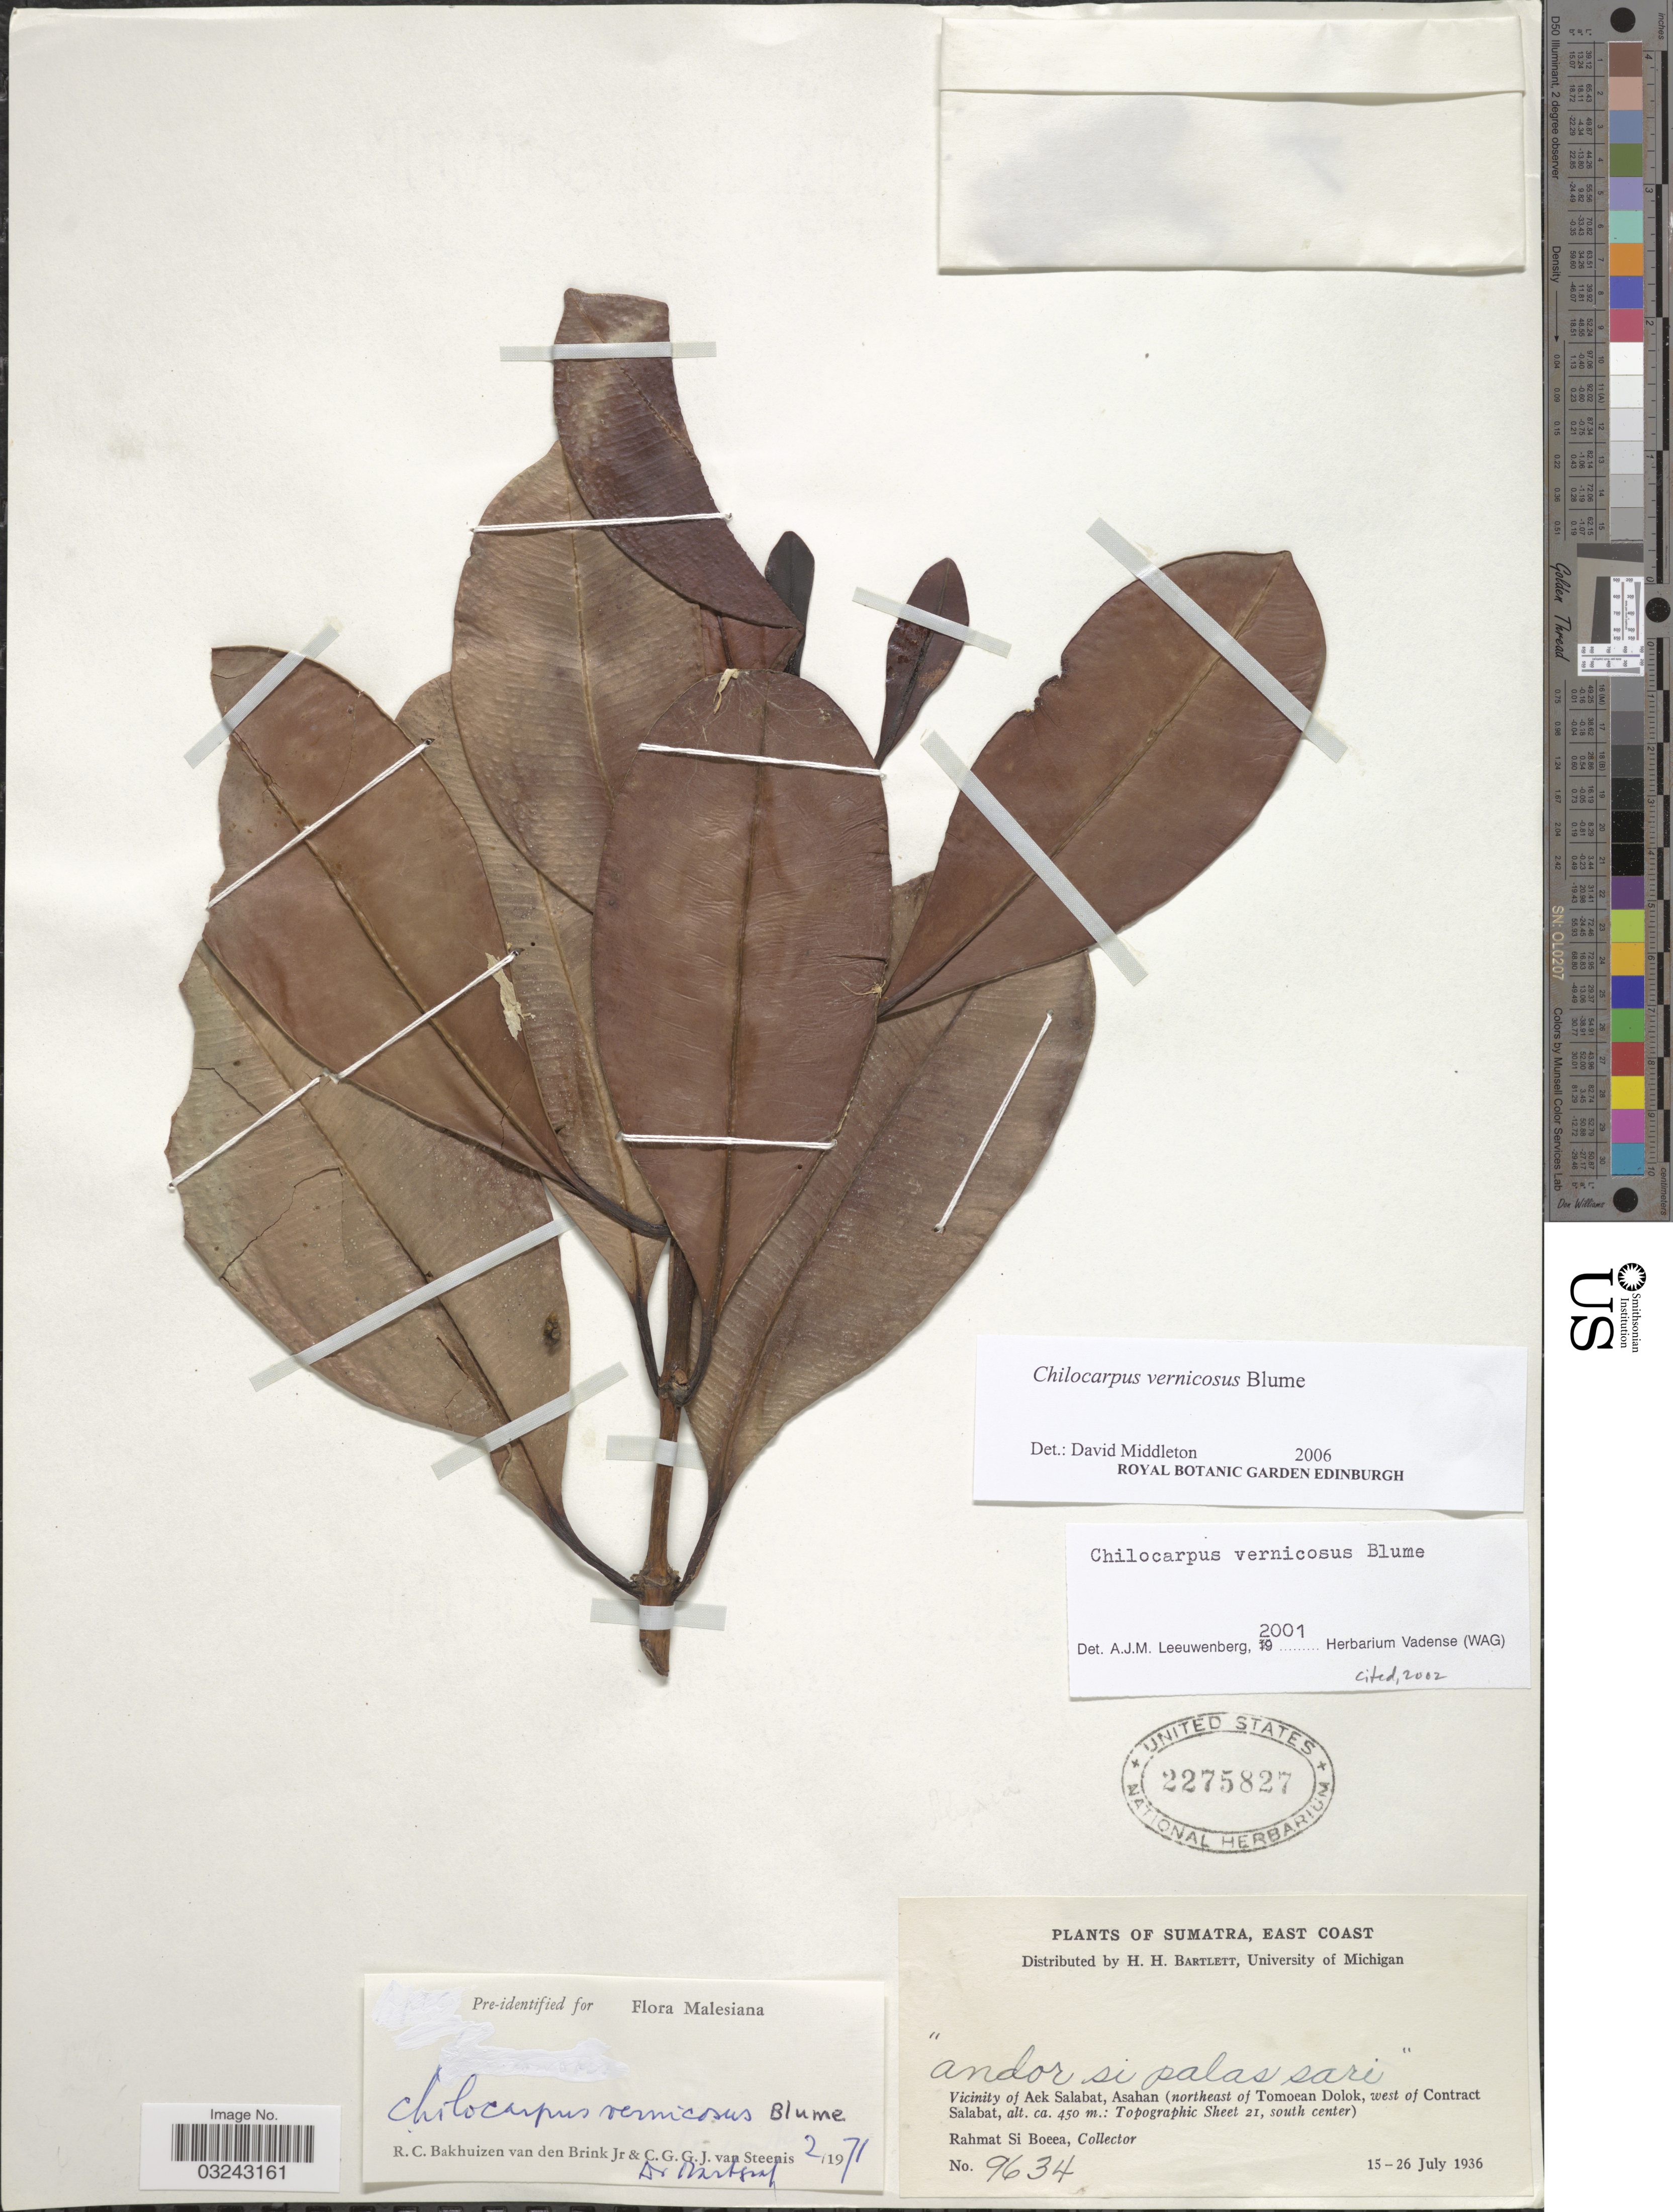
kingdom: Plantae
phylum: Tracheophyta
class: Magnoliopsida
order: Gentianales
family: Apocynaceae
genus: Chilocarpus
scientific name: Chilocarpus vernicosus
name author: Blume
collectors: Rahmat Si Boeea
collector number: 9634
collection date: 1936-07-15/1936-07-26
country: Indonesia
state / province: Sumatra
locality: East Coast, Vicinity of Aek Salabat, Asahan (northeast of Tomoean Dolok, west of Contract Salabat, Topographic Sheet 21, south center).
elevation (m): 450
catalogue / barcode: US 2275827